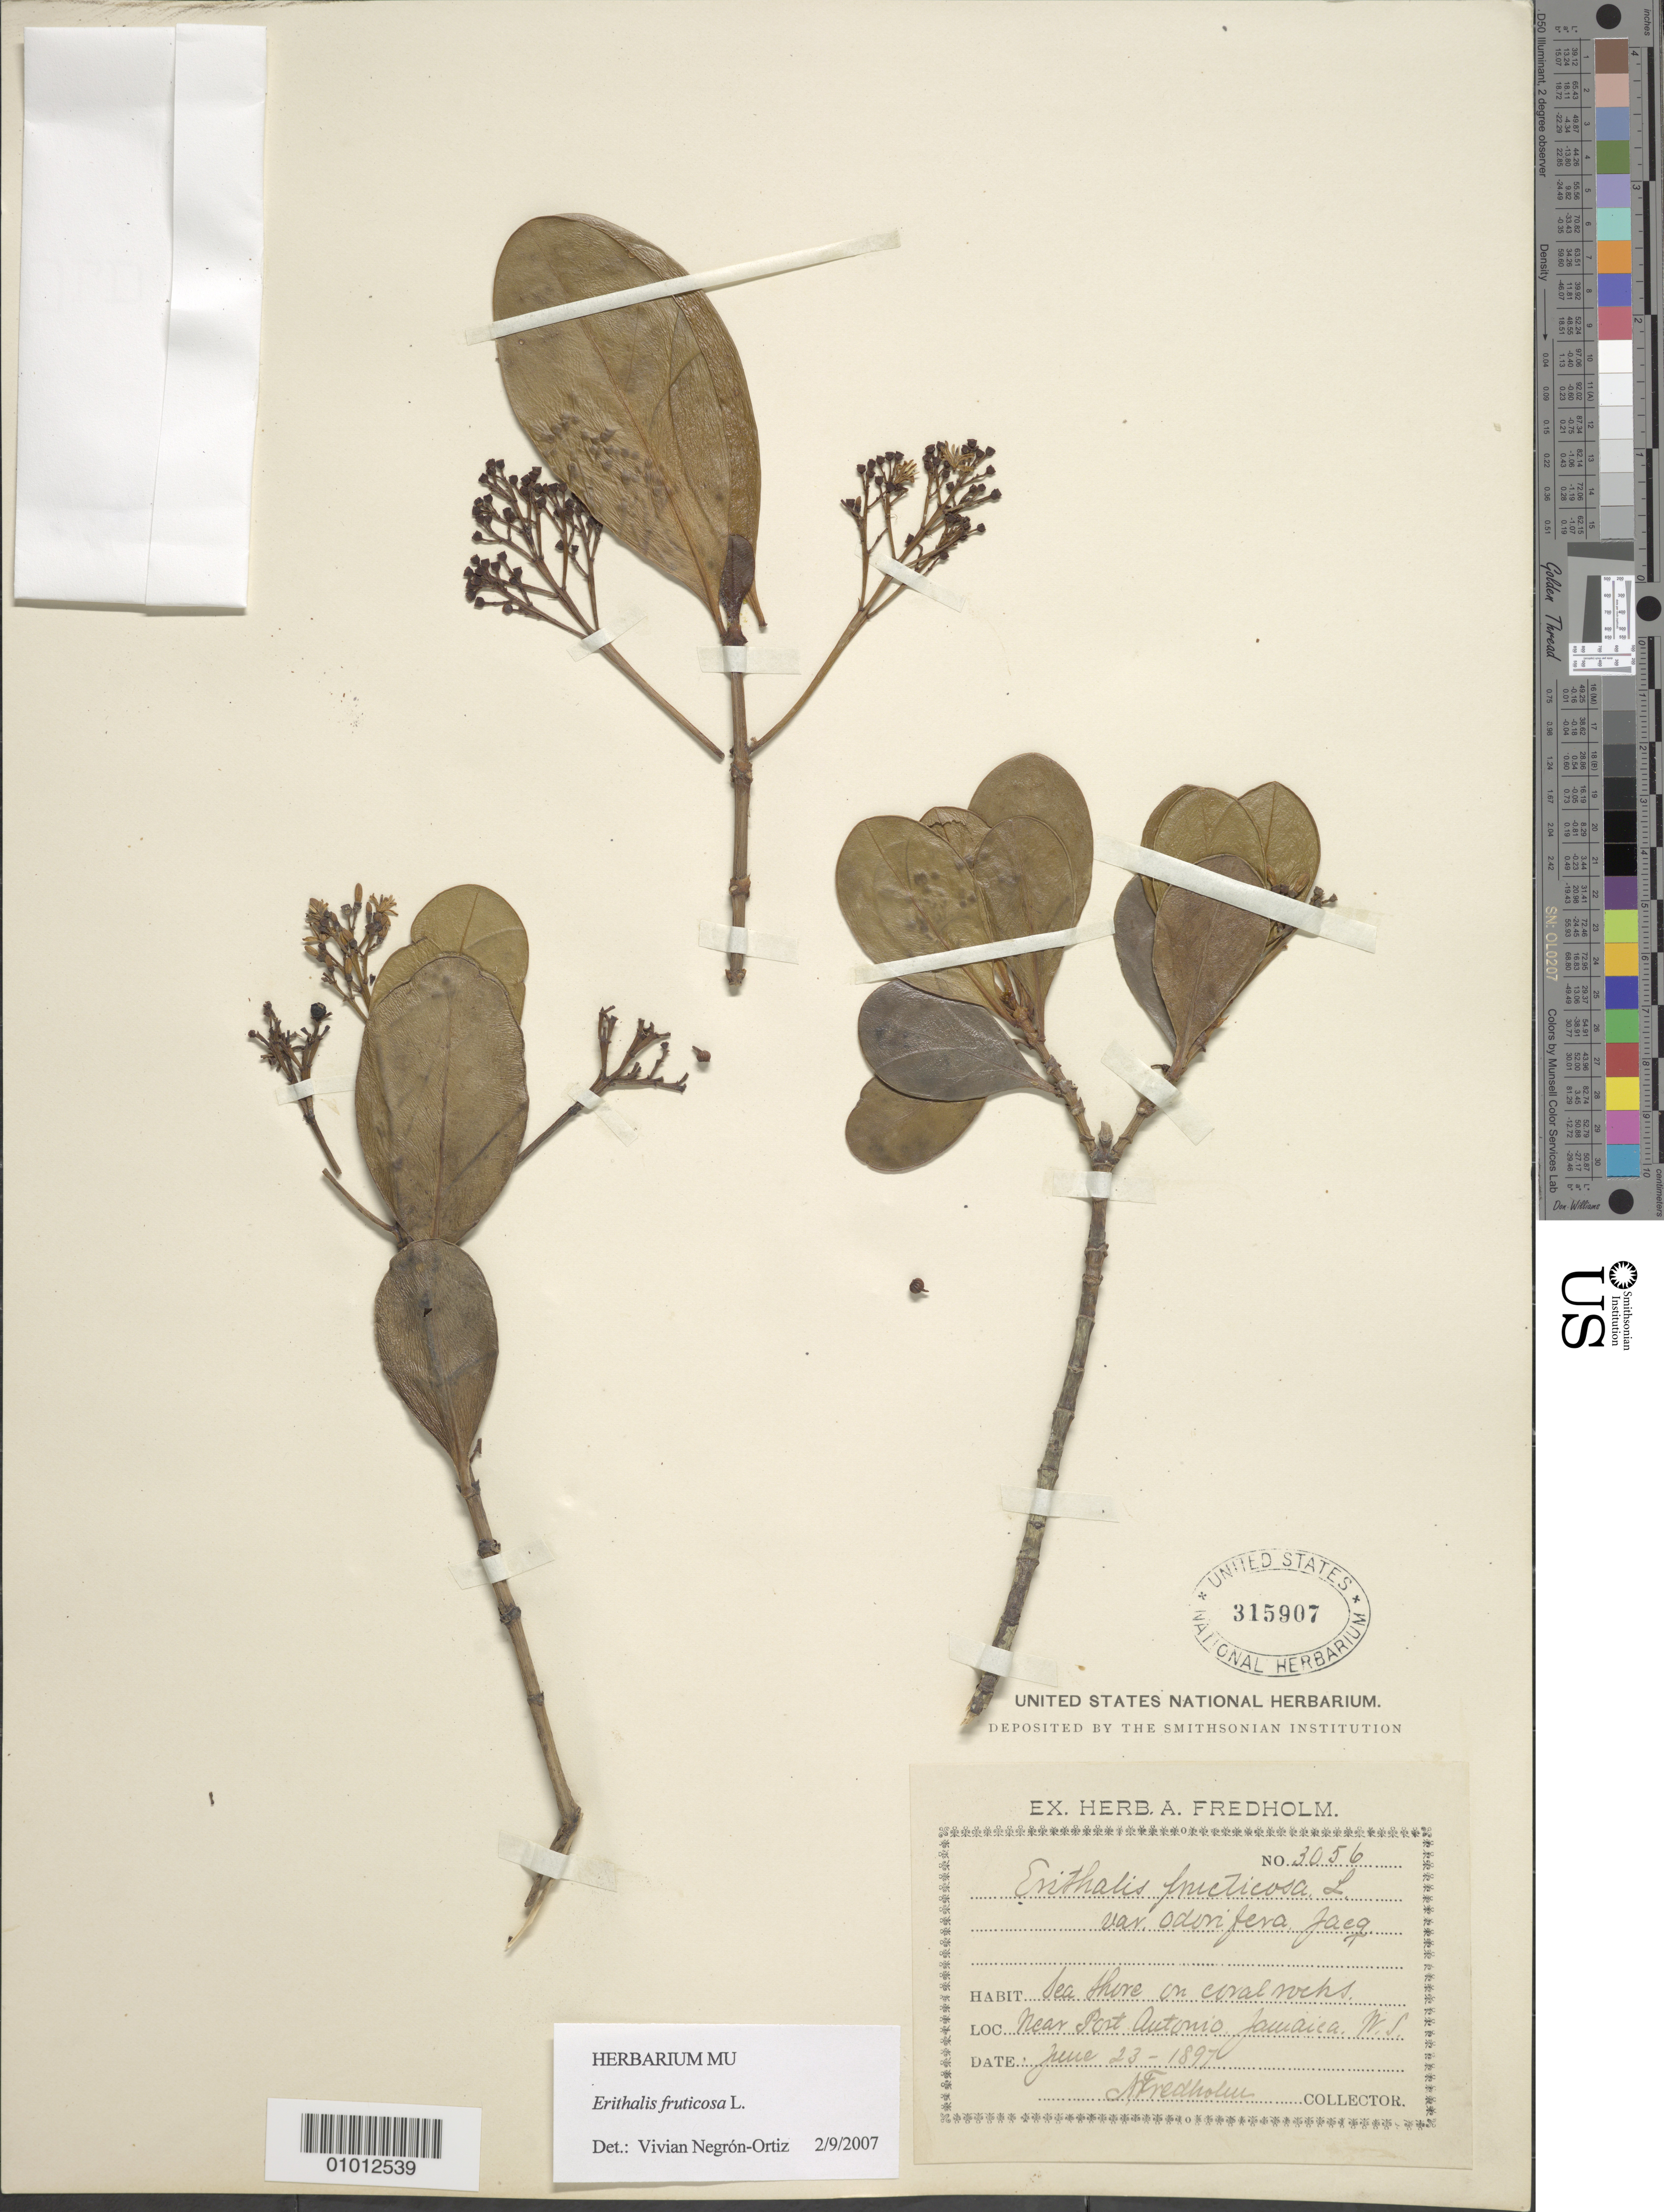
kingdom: Plantae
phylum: Tracheophyta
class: Magnoliopsida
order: Gentianales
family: Rubiaceae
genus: Erithalis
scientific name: Erithalis fruticosa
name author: L.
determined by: Negrón-Ortiz, V.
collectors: A. Fredholm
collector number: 3056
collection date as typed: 23 Jun 1897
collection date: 1897-06-23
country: Jamaica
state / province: Portland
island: Jamaica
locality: Port Antonio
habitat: Seashore on coral rocks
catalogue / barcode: US 315907